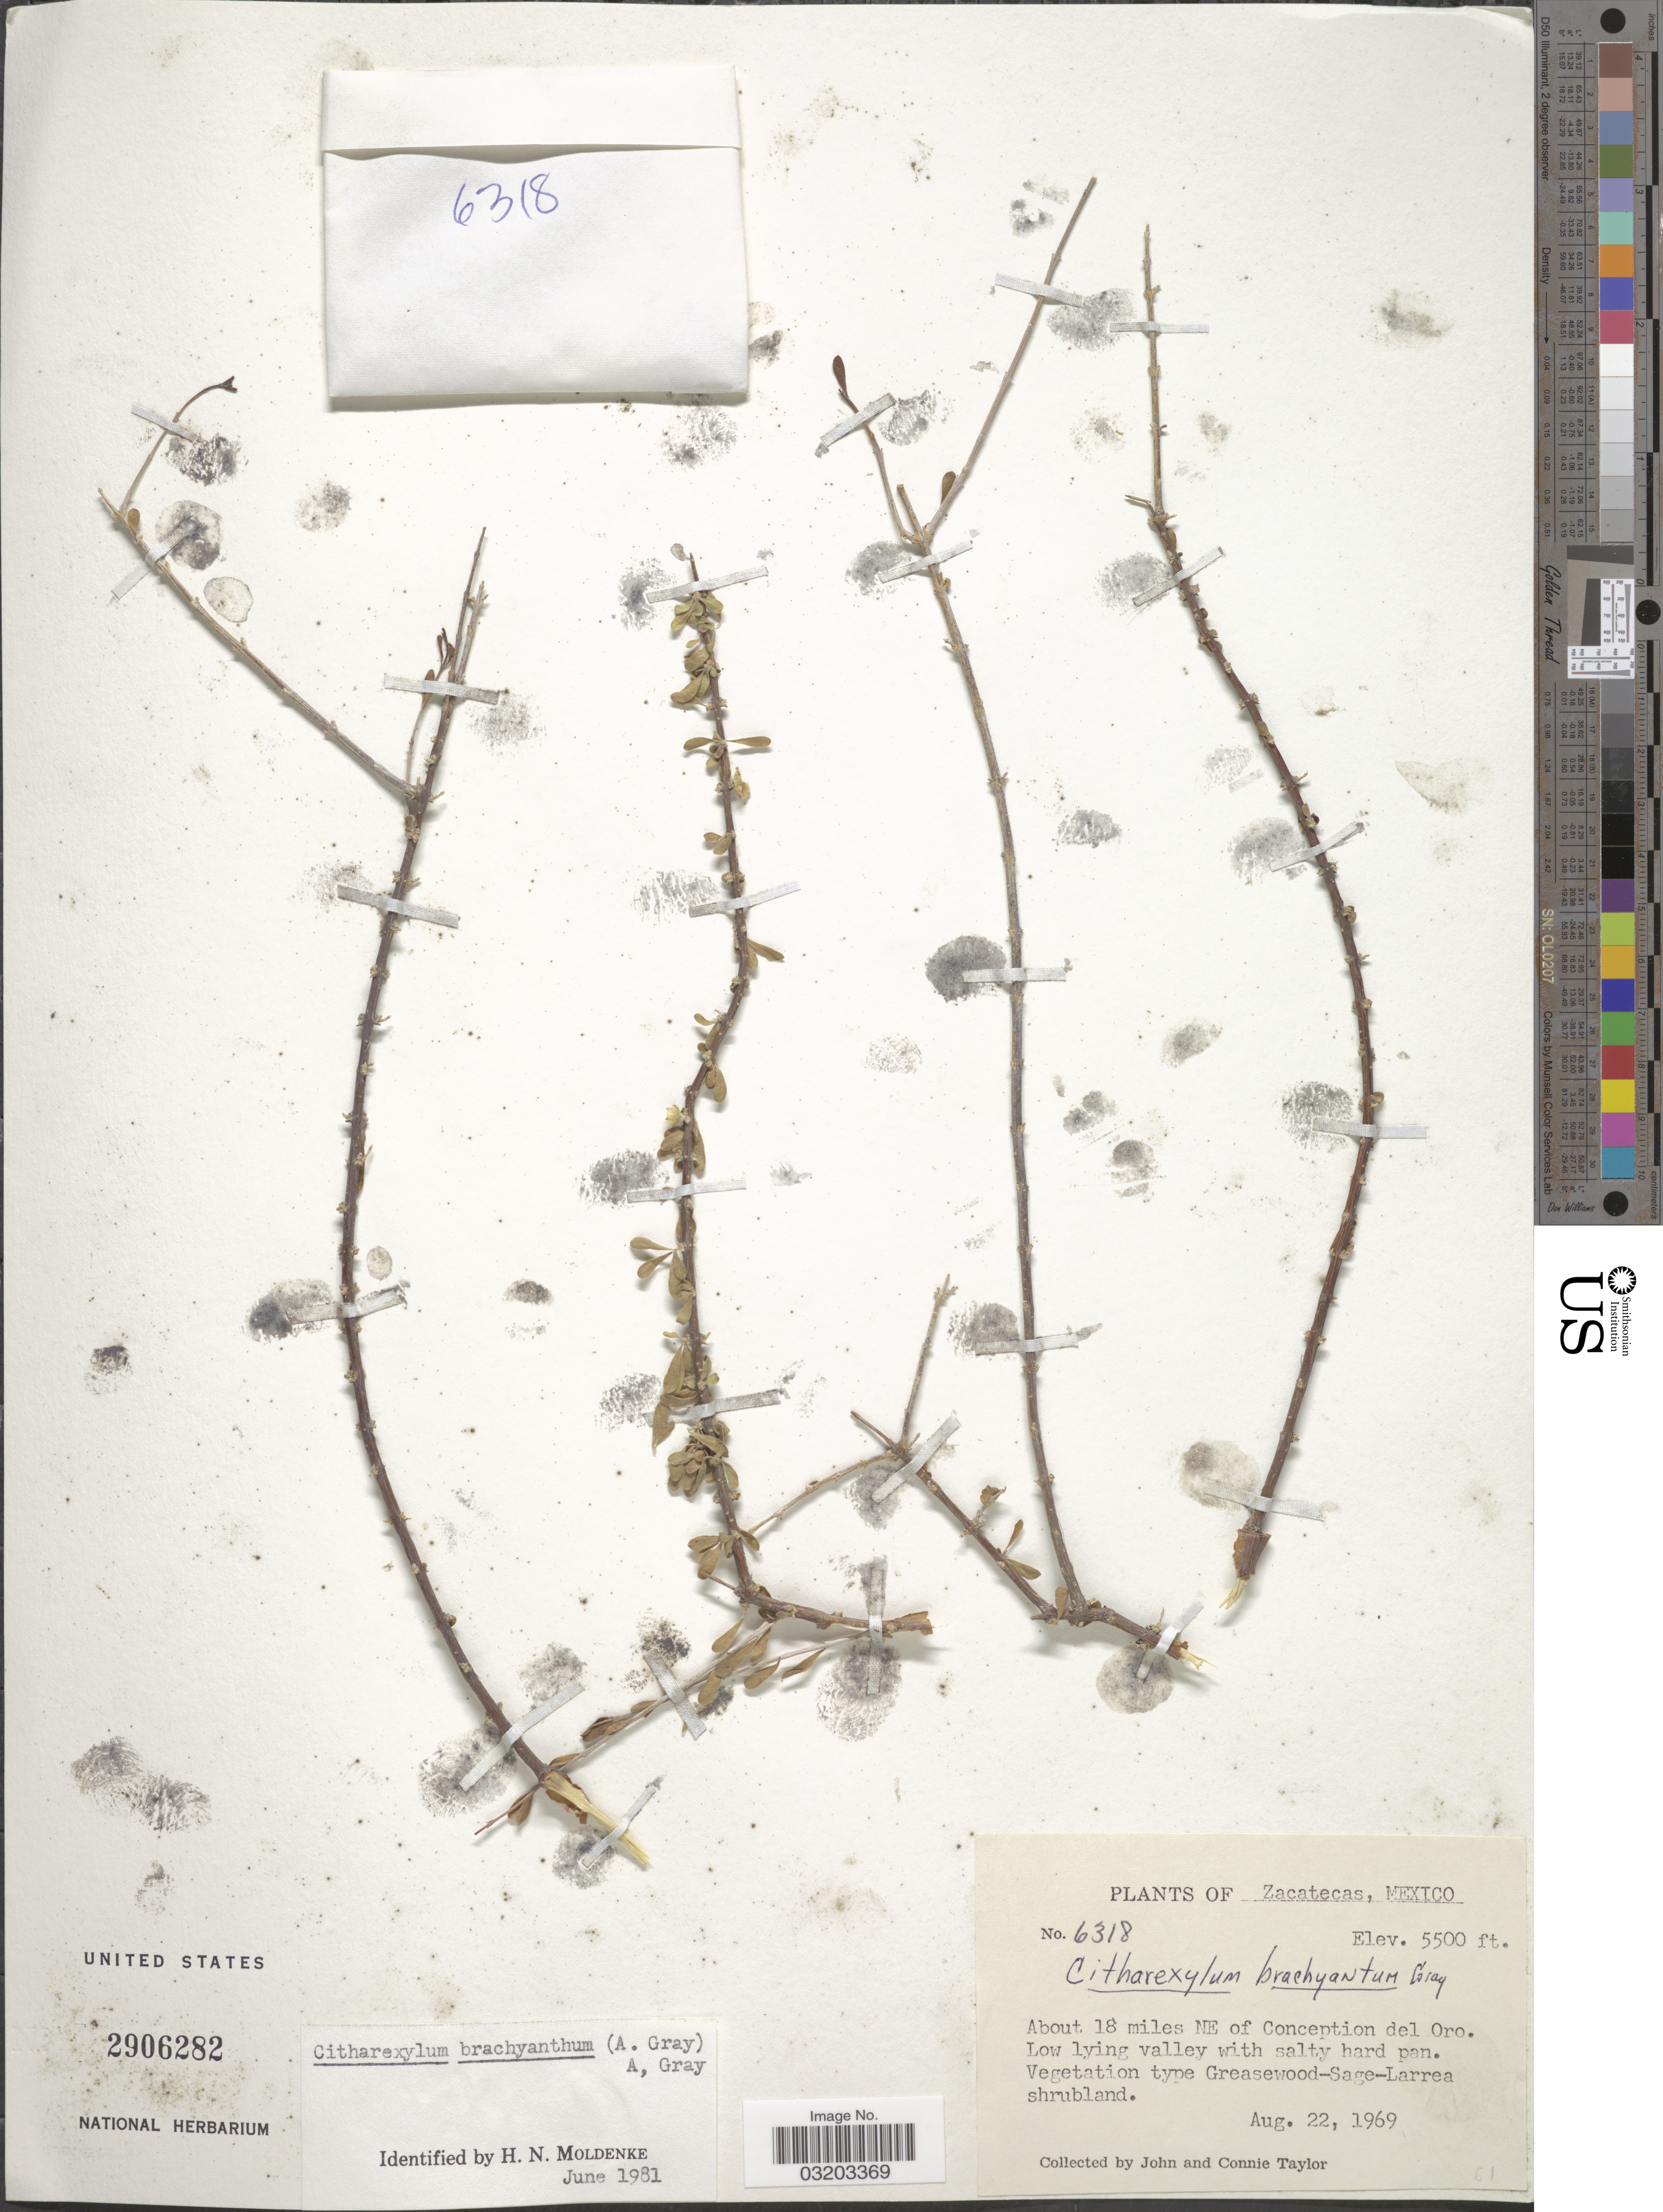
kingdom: Plantae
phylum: Tracheophyta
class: Magnoliopsida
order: Lamiales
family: Verbenaceae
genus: Citharexylum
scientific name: Citharexylum brachyanthum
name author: (A. Gray ex Hemsl.) A. Gray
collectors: J. Taylor & C. Taylor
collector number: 6318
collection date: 1969-08-22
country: Mexico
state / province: Zacatecas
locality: About 18 miles NE of Conception del Oro.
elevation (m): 1676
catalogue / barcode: US 2906282